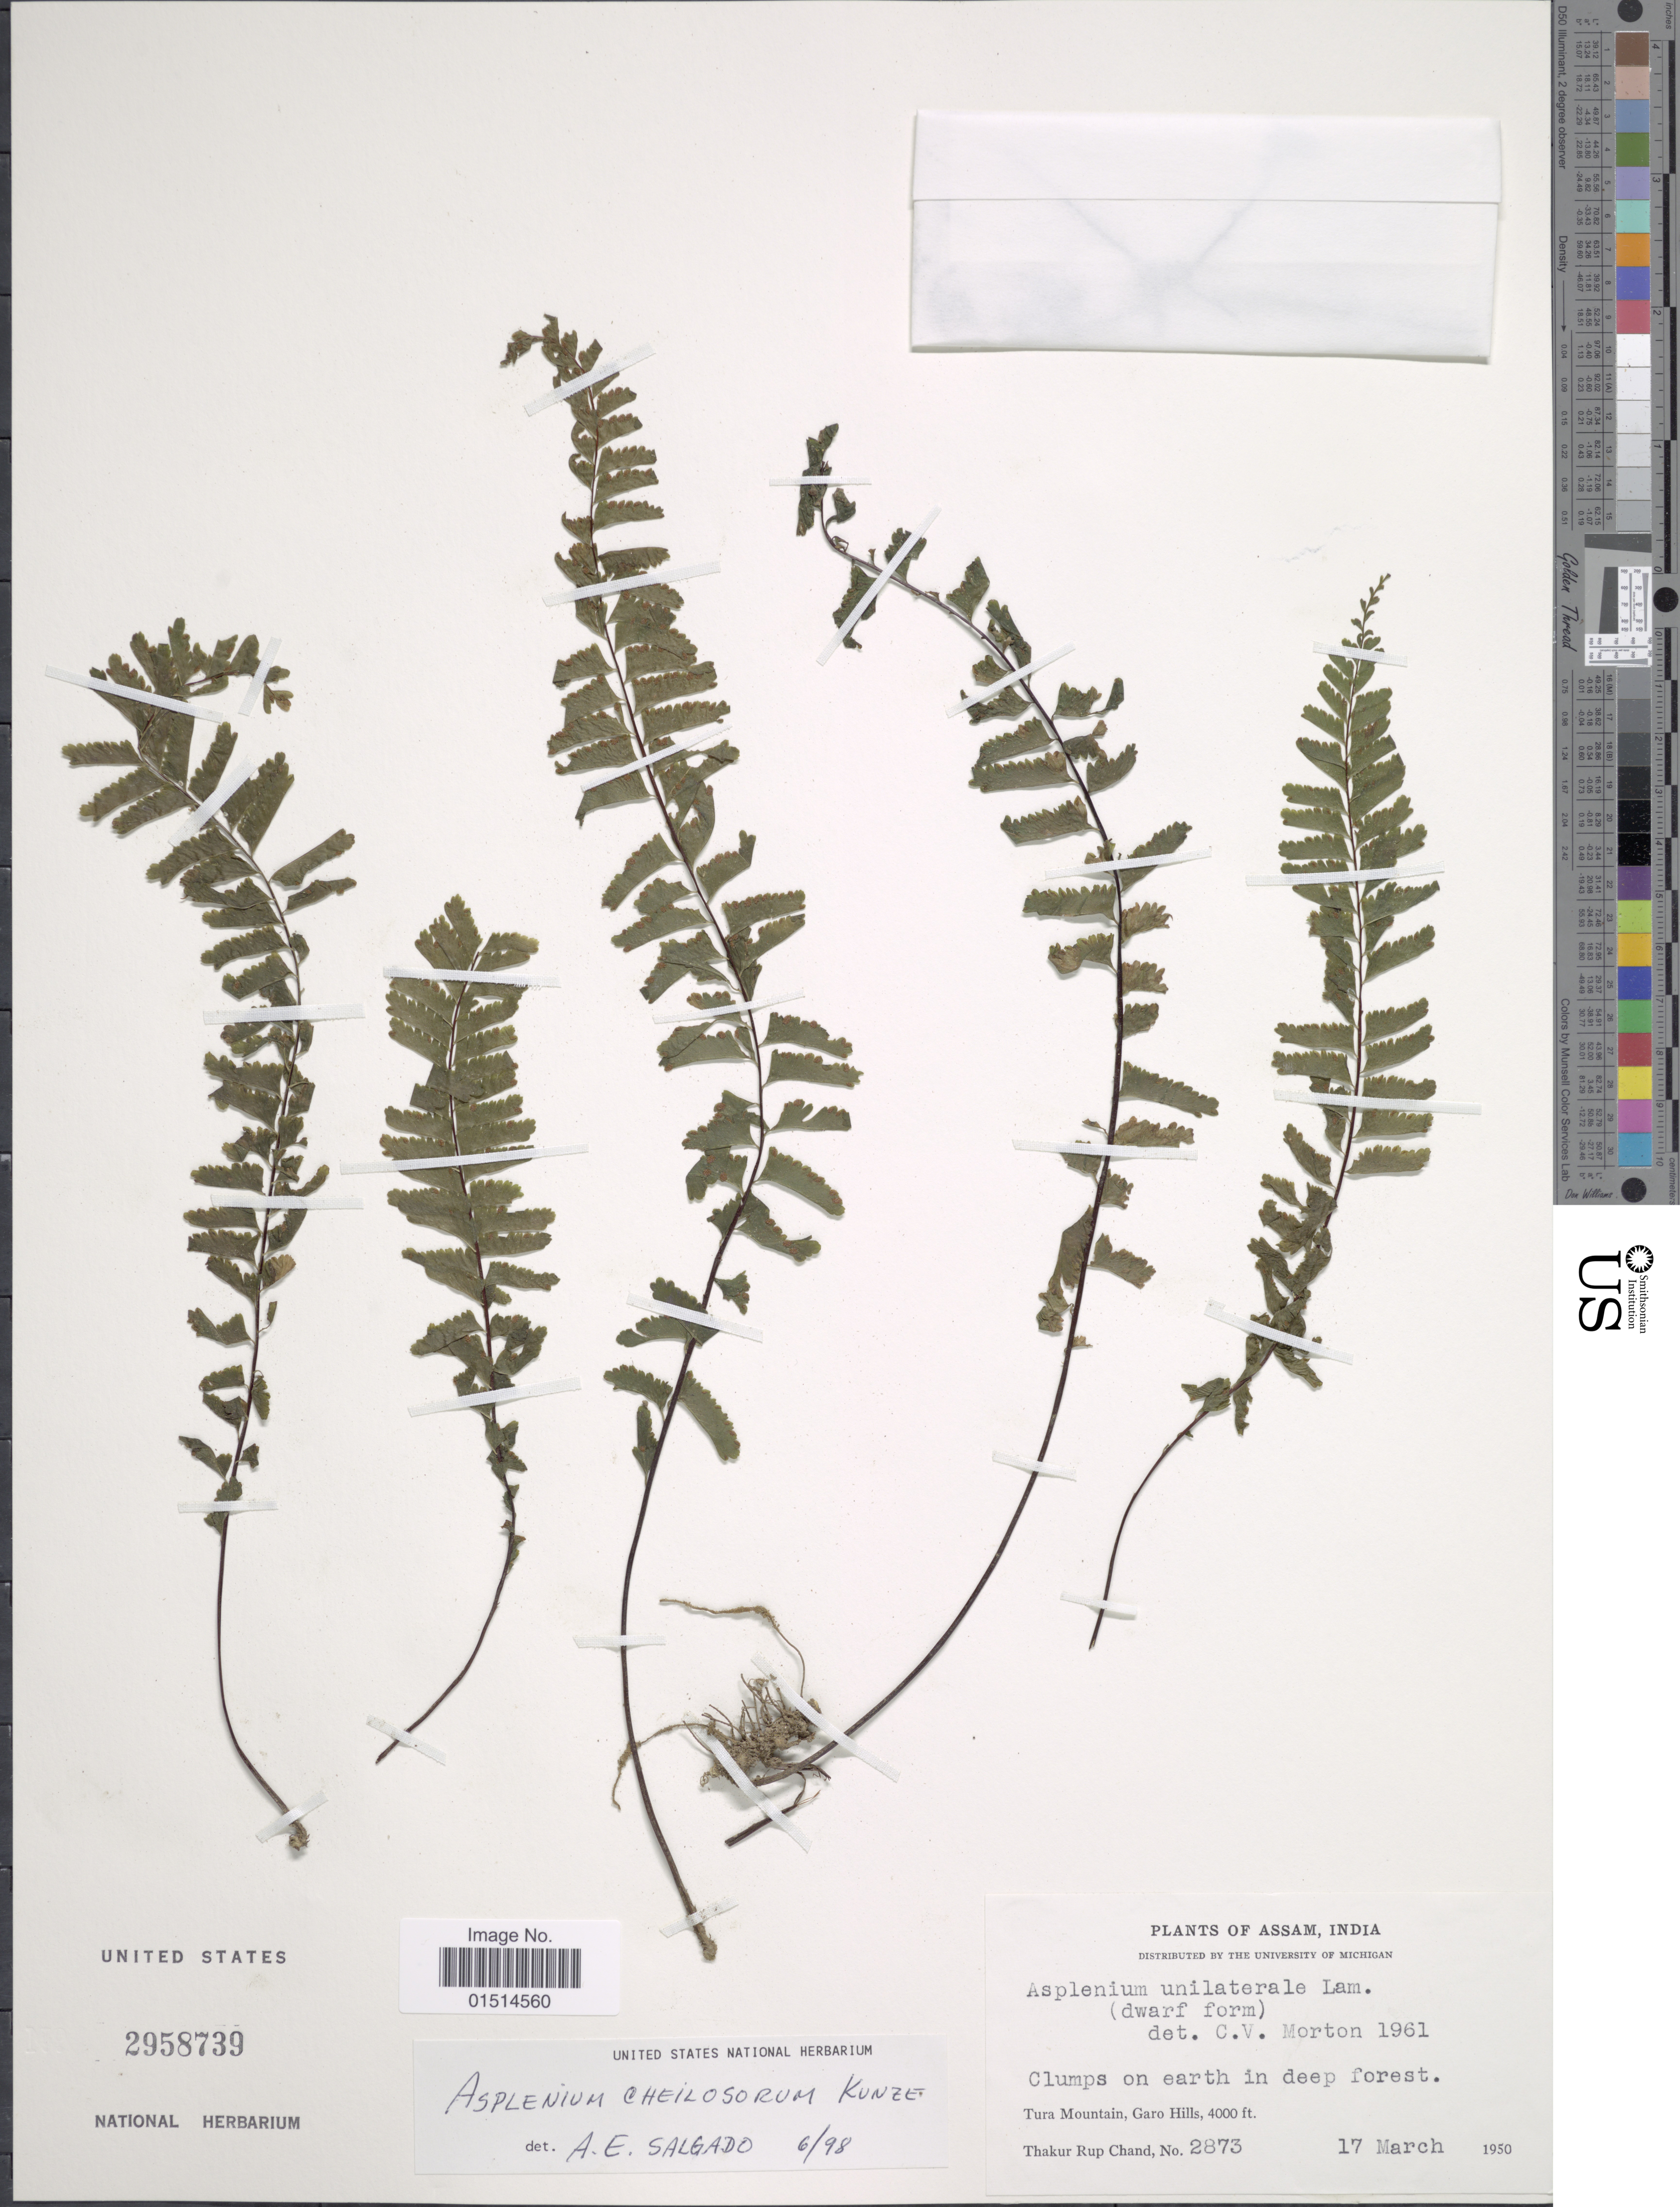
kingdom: Plantae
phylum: Tracheophyta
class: Polypodiopsida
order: Polypodiales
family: Aspleniaceae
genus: Asplenium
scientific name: Asplenium cheilosorum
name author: Kunze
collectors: T. R. Chand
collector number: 2873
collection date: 1950-03-17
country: India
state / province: Meghalaya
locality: Assam. Tura Mountain, Garo Hills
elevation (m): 1219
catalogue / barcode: US 2958739